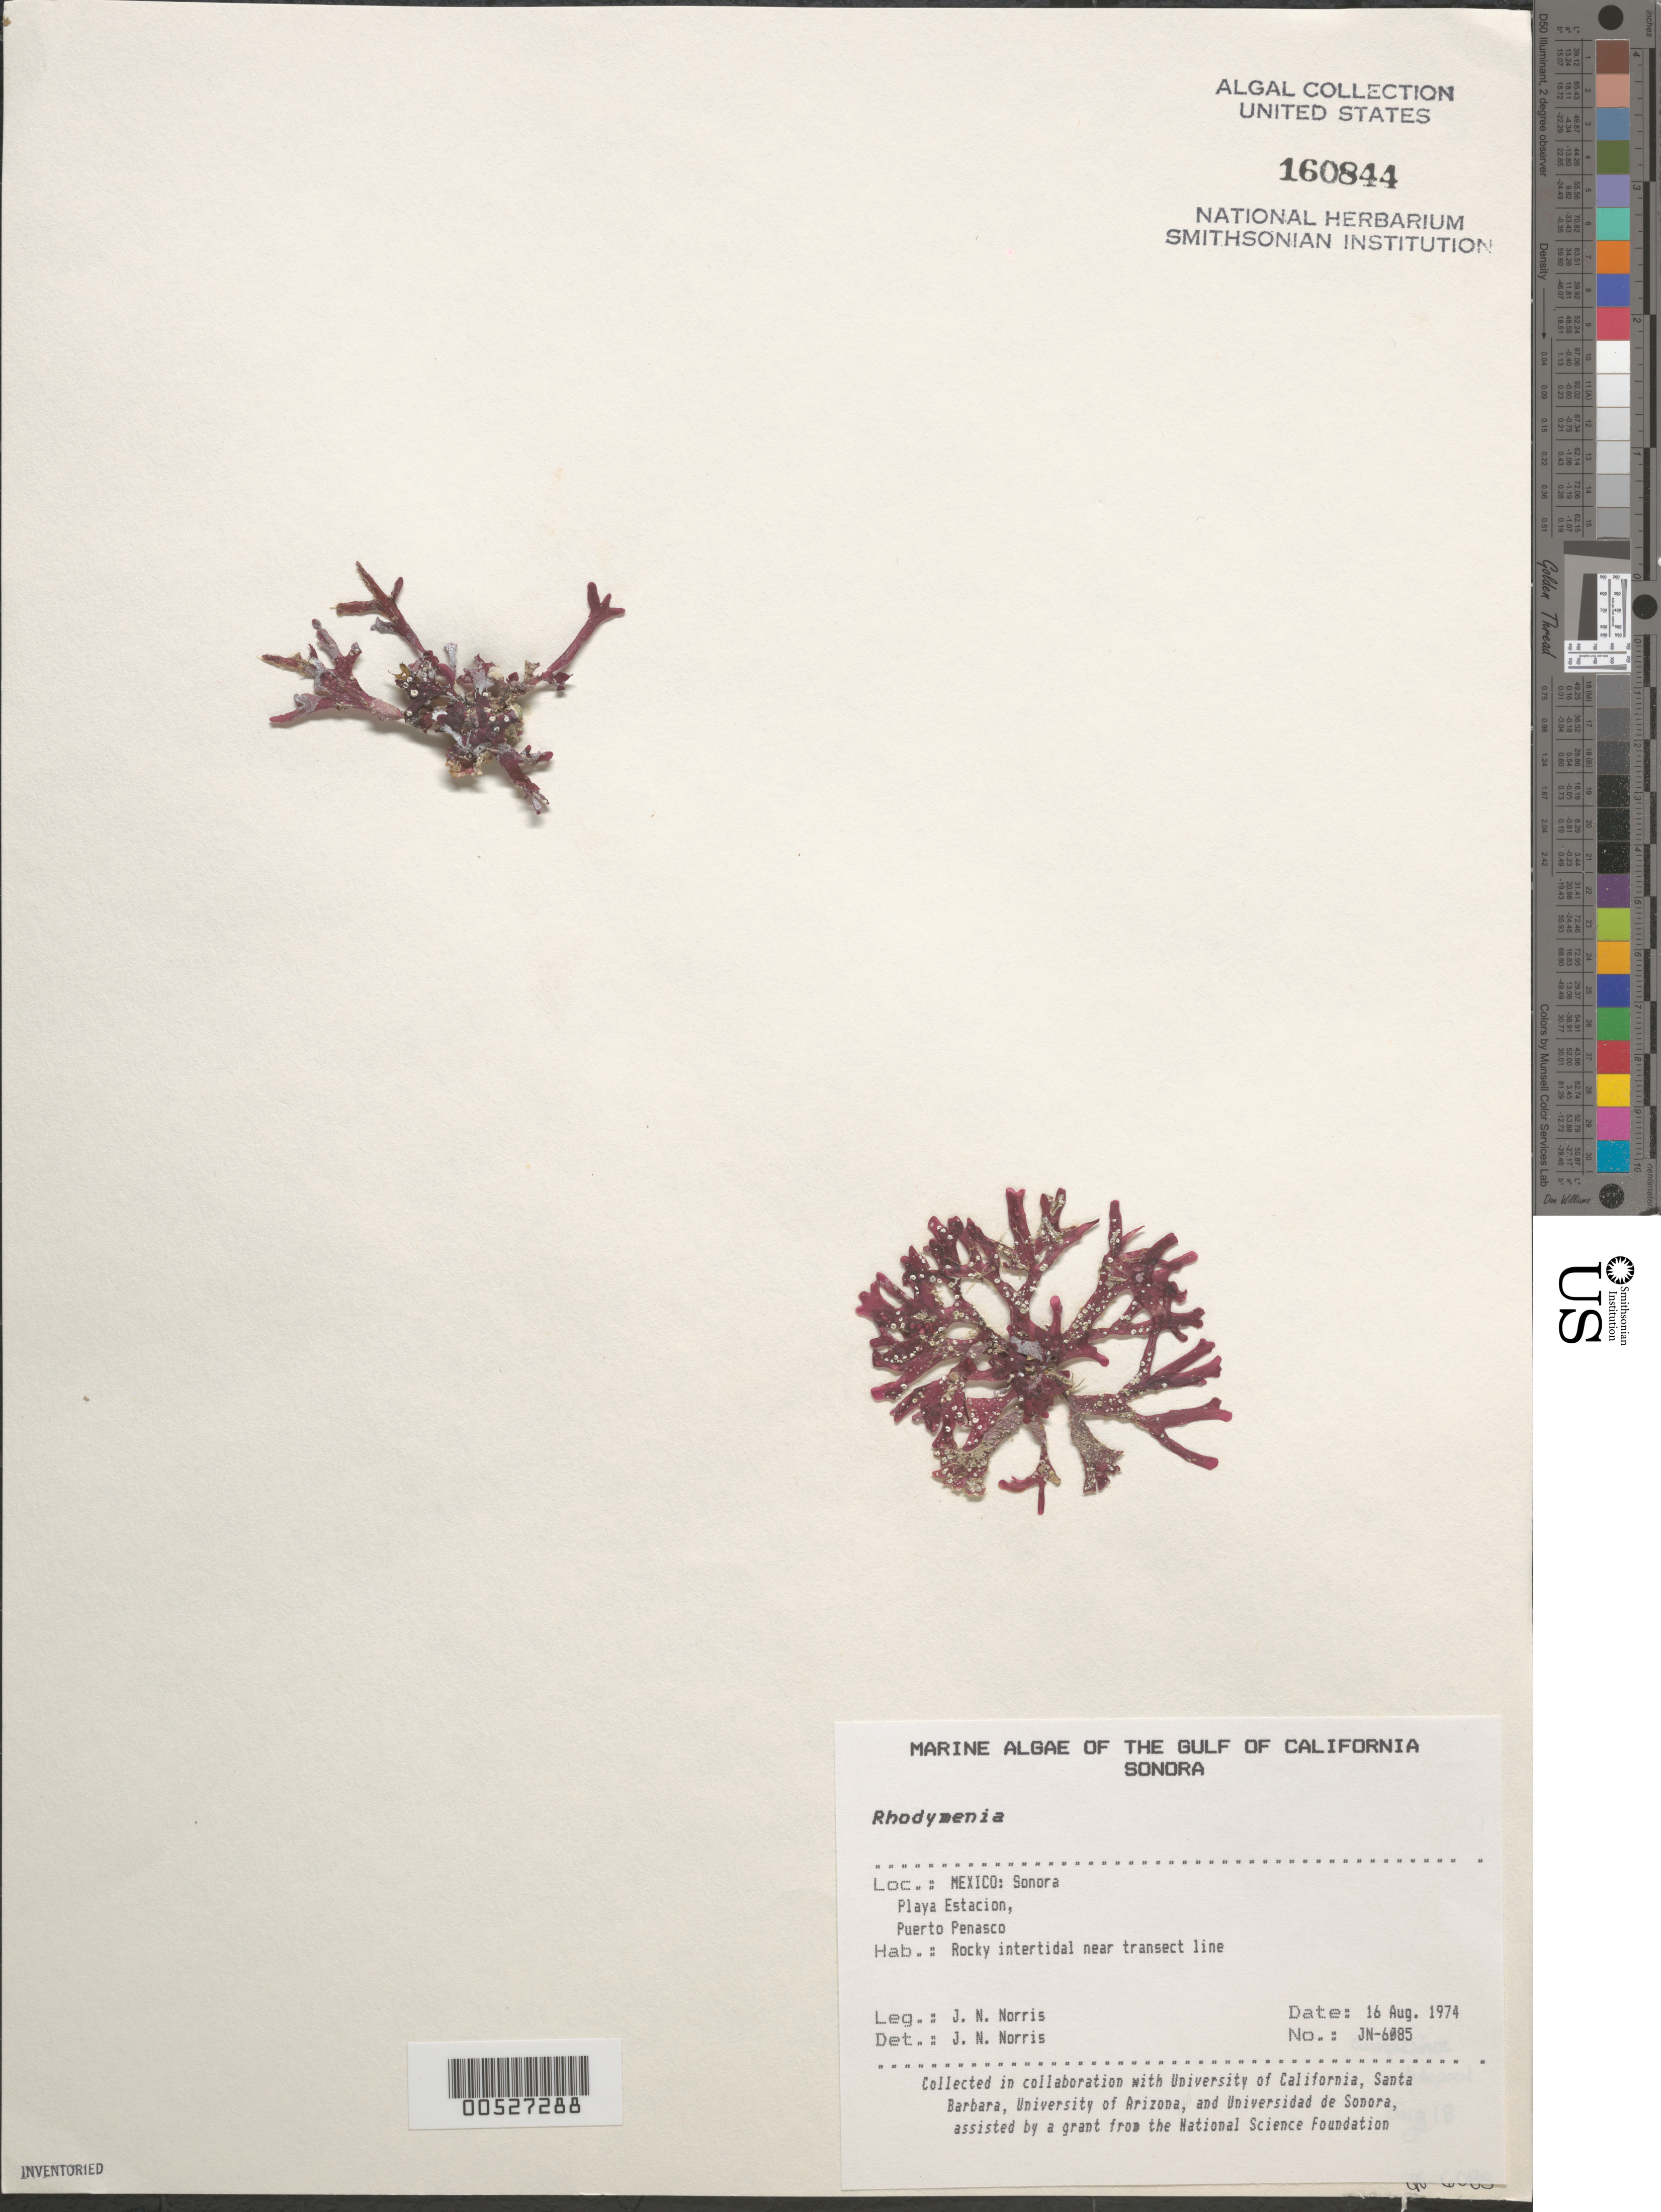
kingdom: Plantae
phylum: Rhodophyta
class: Florideophyceae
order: Rhodymeniales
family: Rhodymeniaceae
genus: Rhodymenia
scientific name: Rhodymenia sp.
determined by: Norris, James N.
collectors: J. N. Norris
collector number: JN-6085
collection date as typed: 16 Aug 1974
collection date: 1974-08-16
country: Mexico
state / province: Sonora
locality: Playa Estacion, Puerto Penasco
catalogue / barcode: US 160844